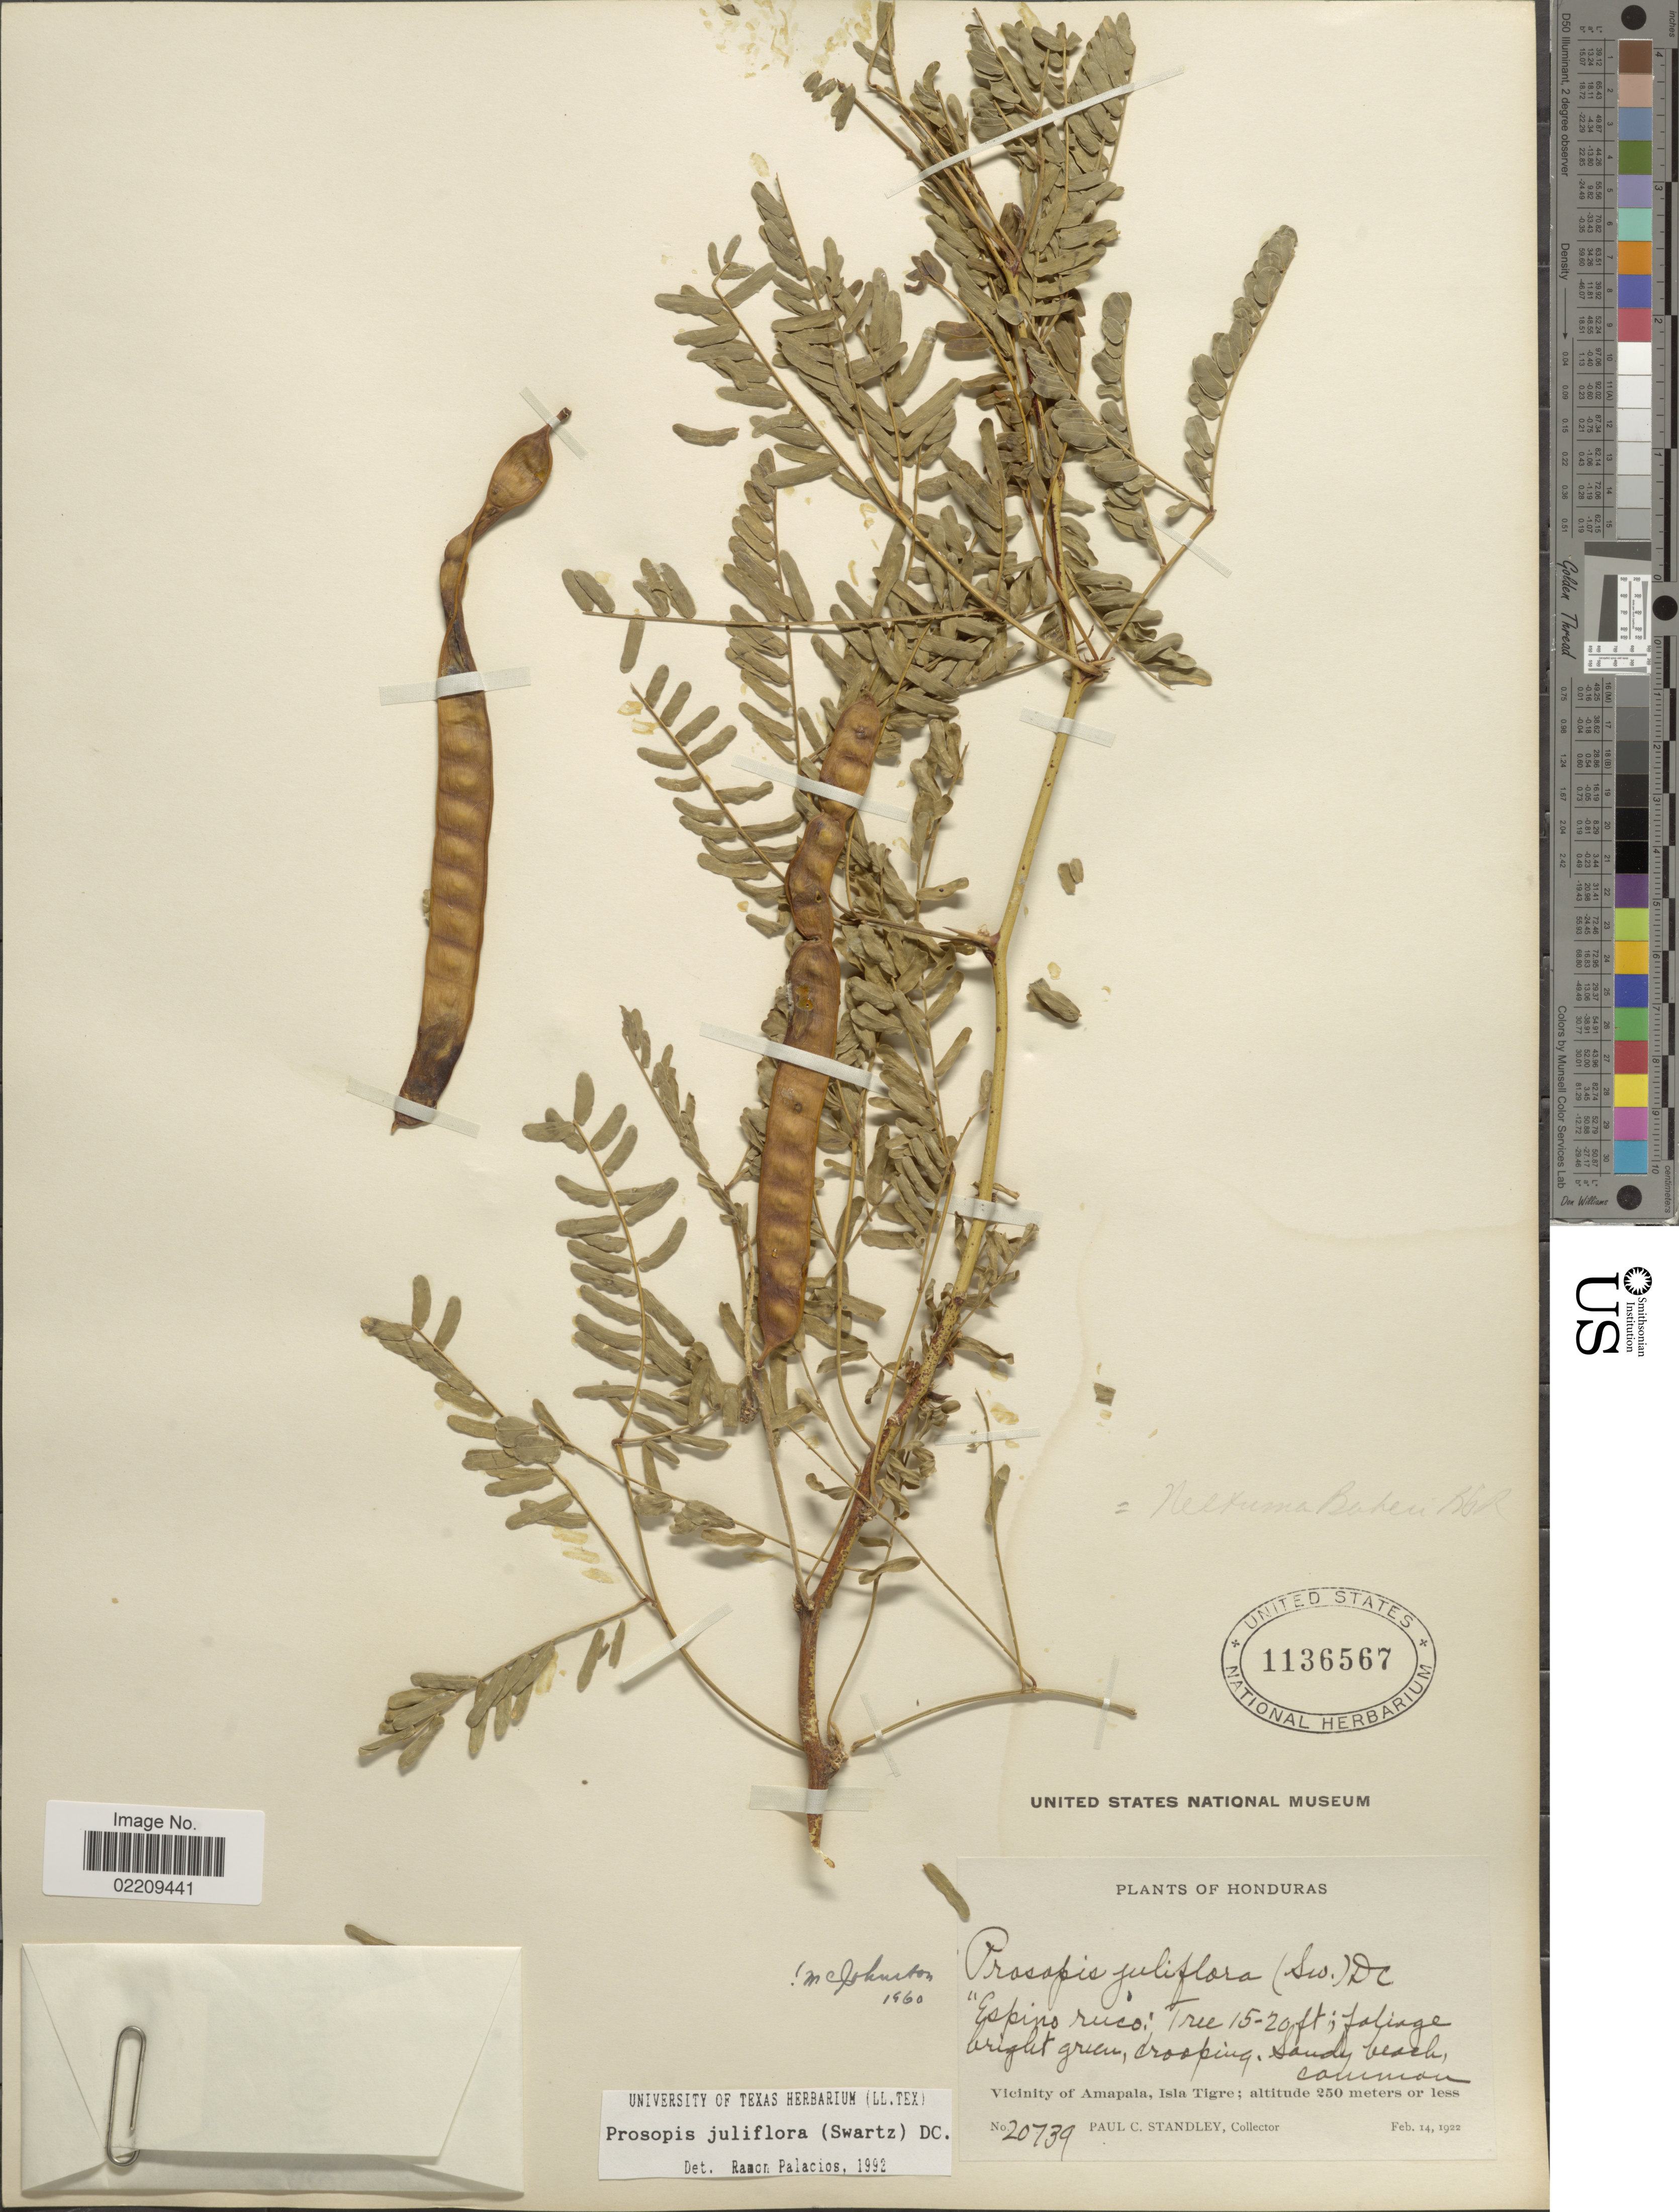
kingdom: Plantae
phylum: Tracheophyta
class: Magnoliopsida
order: Fabales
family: Fabaceae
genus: Neltuma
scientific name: Neltuma juliflora var. juliflora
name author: (Sw.) Raf.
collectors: P. C. Standley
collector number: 20739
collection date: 1922-02-14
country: Honduras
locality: Sandy beach, vicinity of Amapala, Isla Tigre.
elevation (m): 250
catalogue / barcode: US 1136567